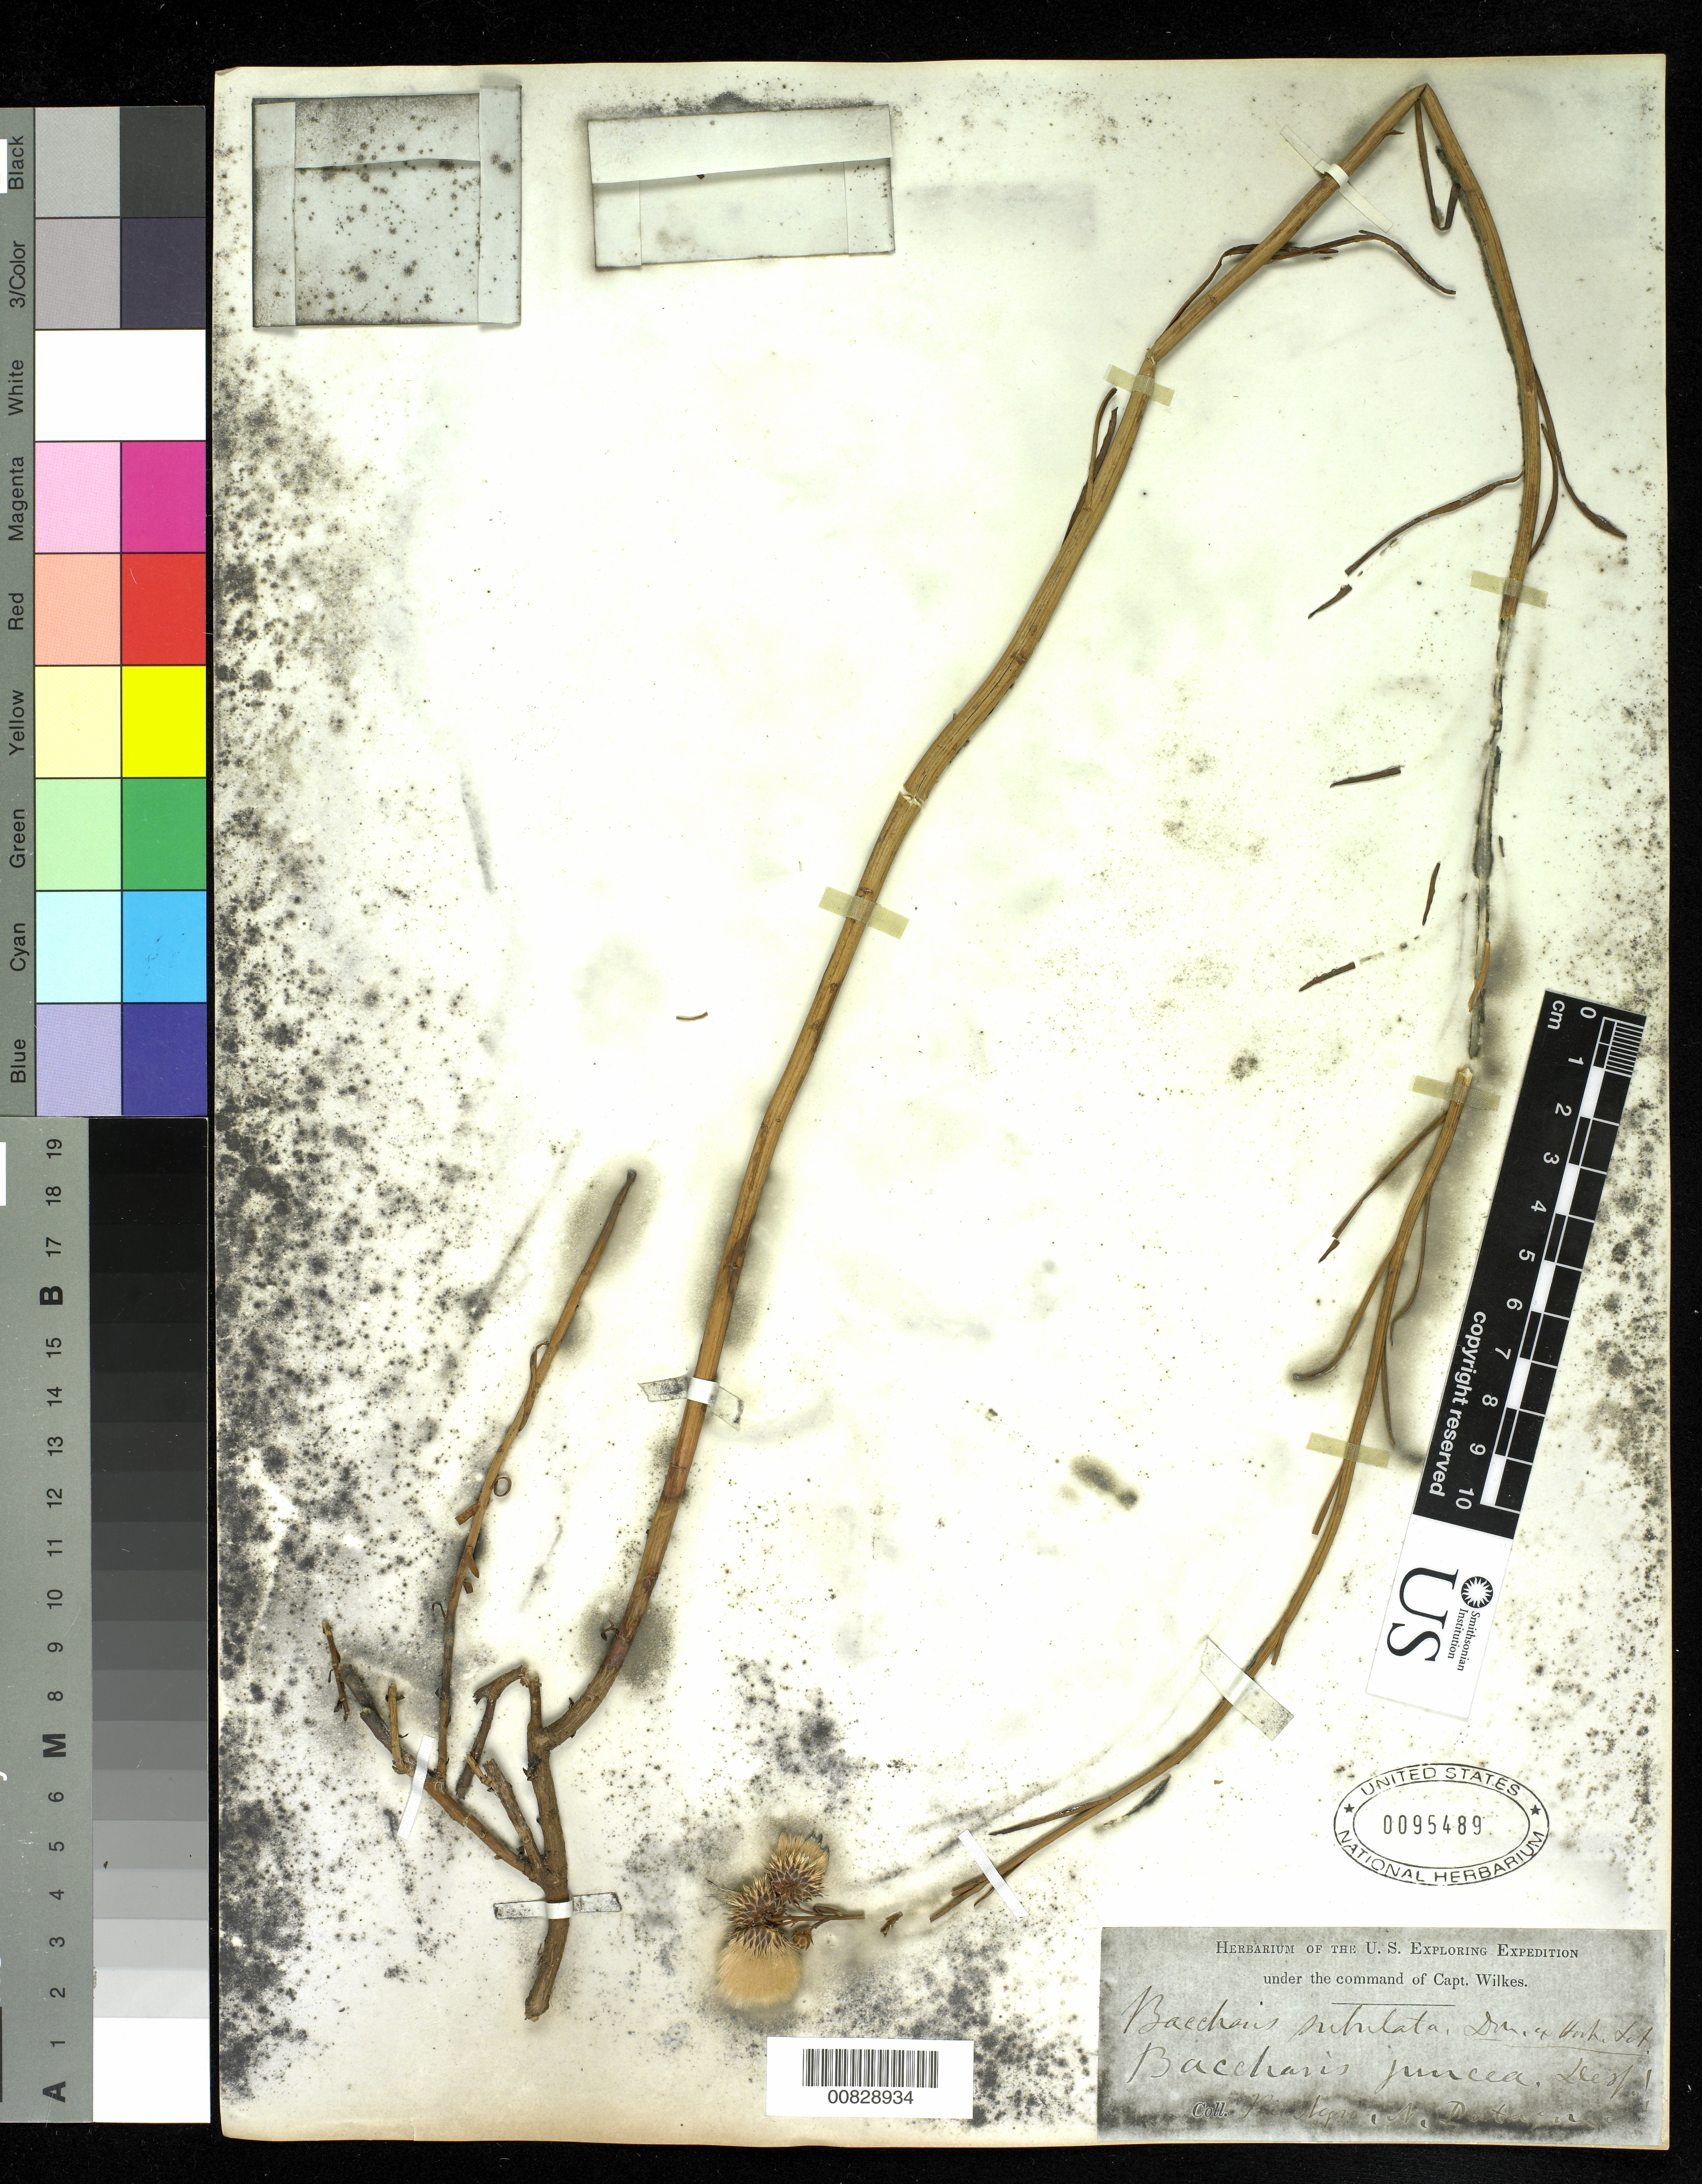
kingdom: Plantae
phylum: Tracheophyta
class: Magnoliopsida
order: Asterales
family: Asteraceae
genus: Conyza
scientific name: Conyza juncea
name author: (Lehm.) Desf.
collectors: Wilkes Explor. Exped.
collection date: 1838/1842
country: Argentina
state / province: Rio Negro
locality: Rio Negro, N. Pategonia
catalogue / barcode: US 95489